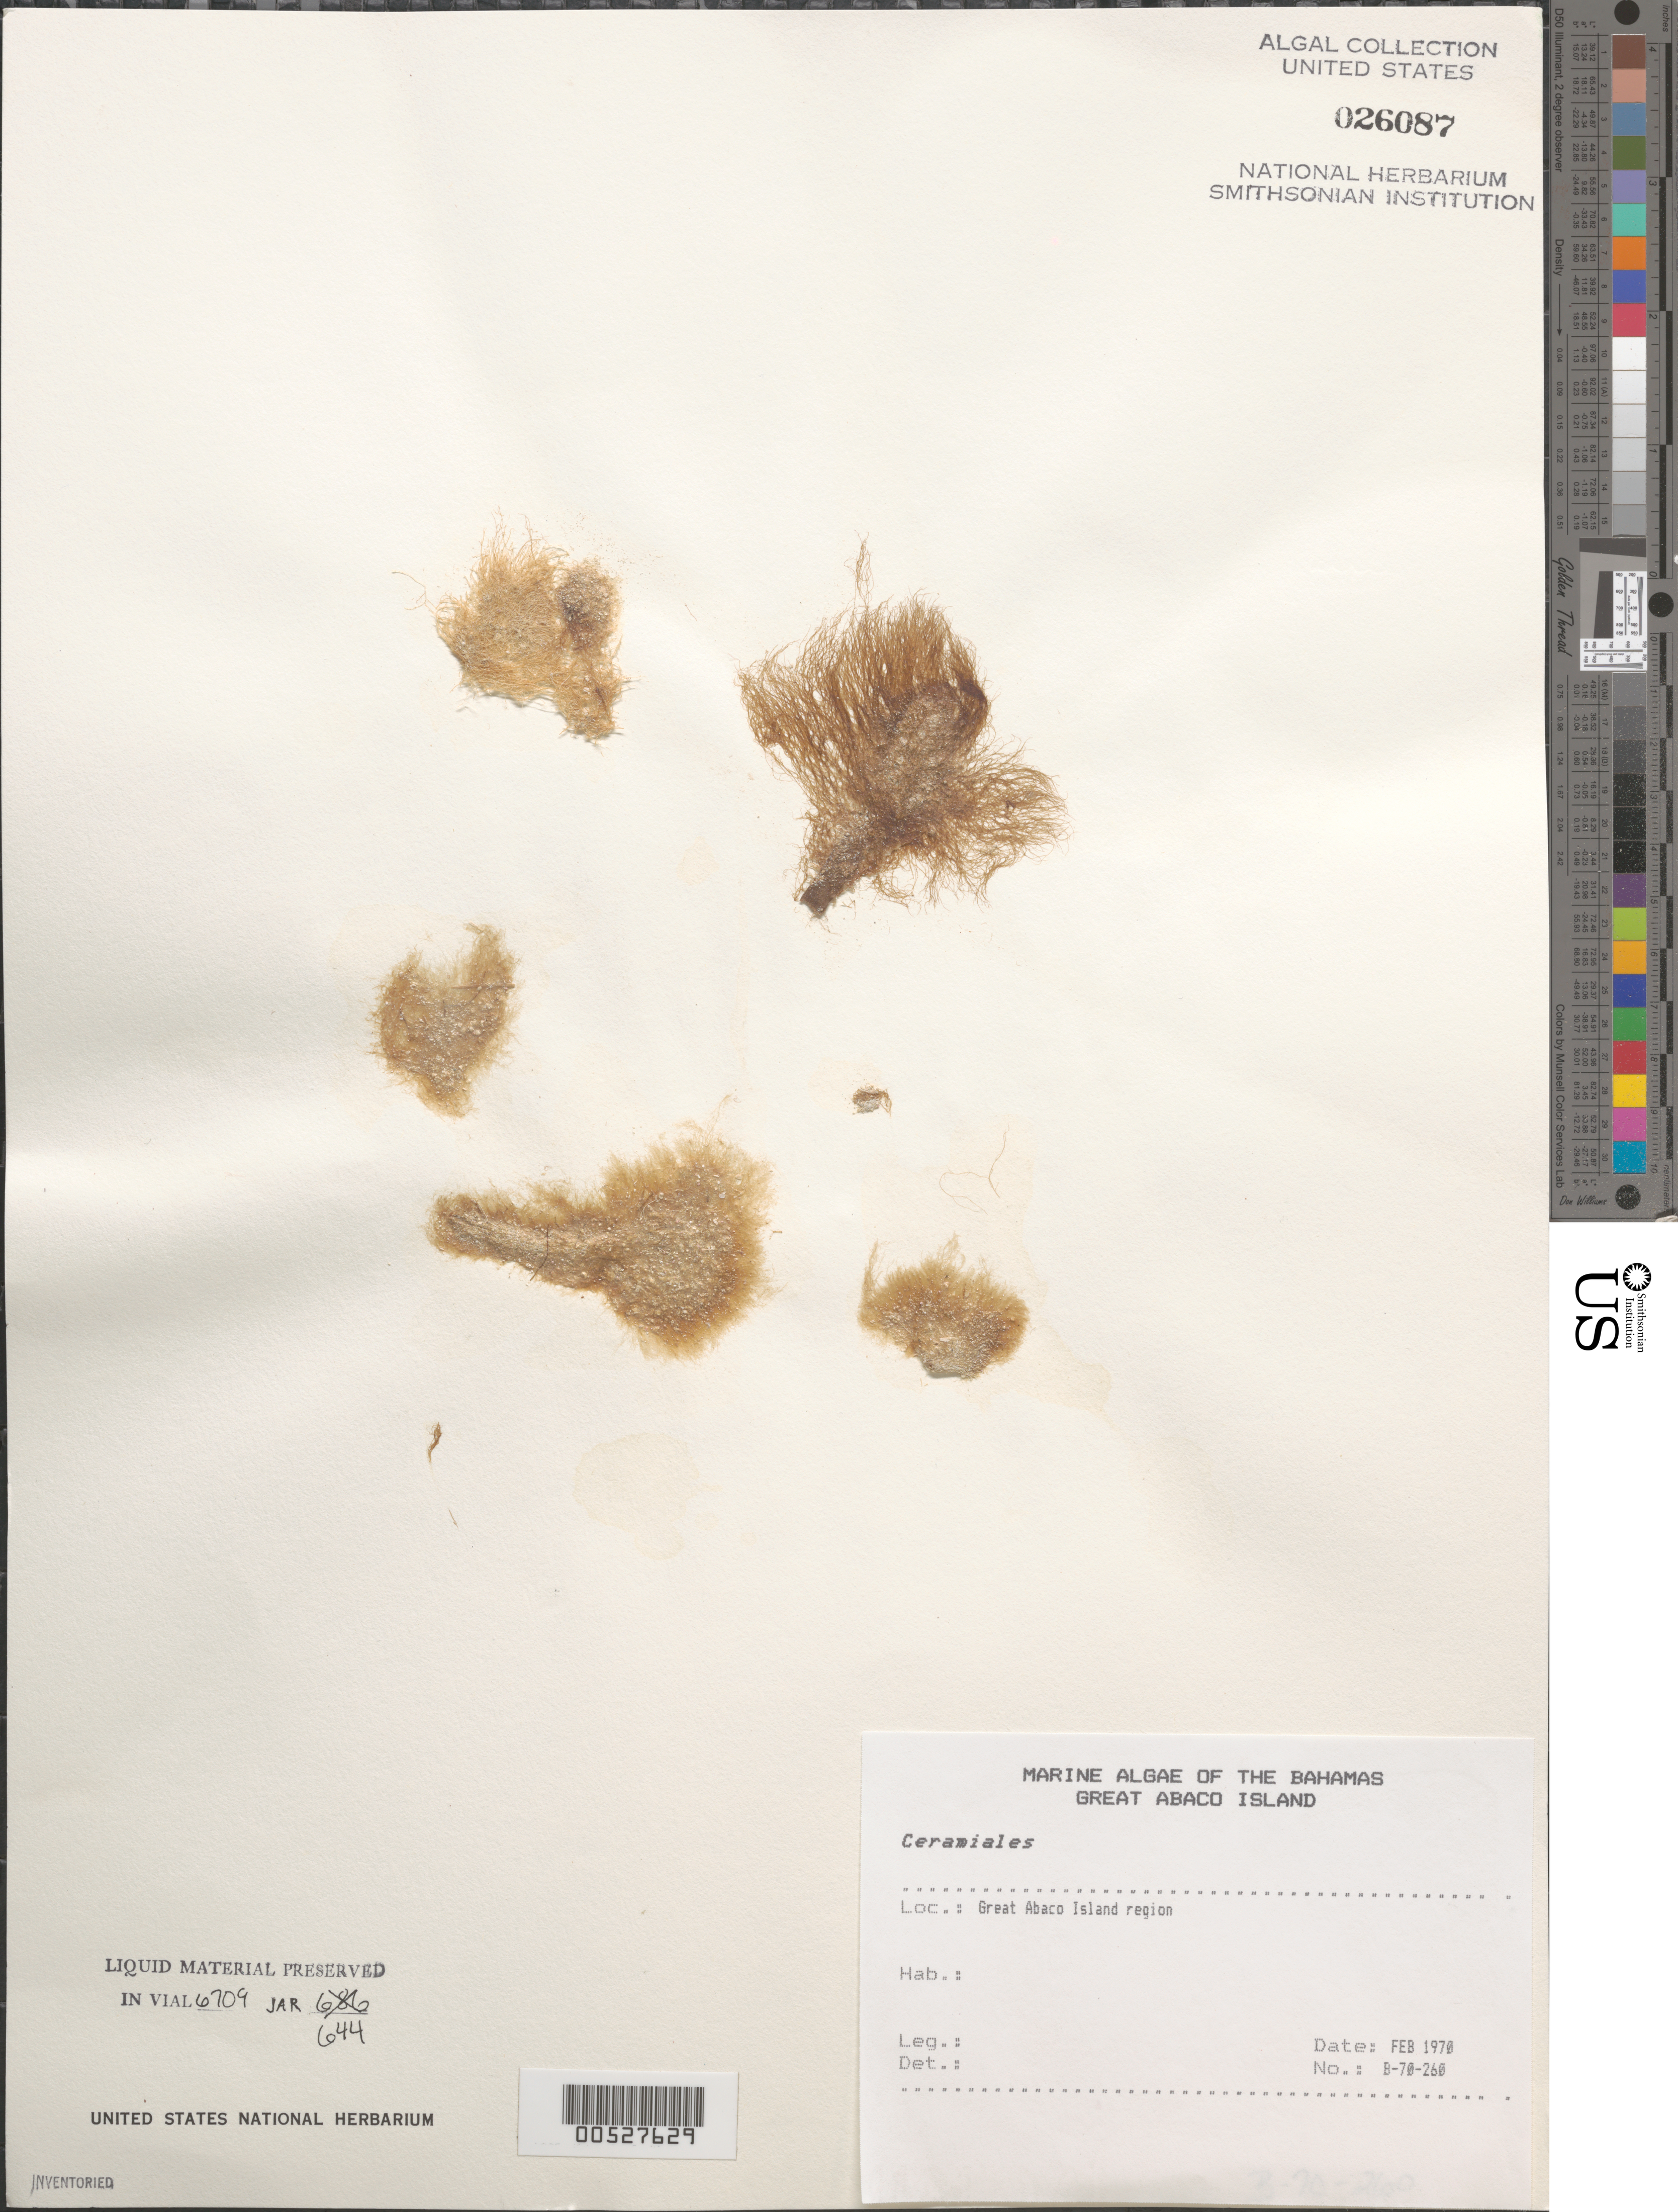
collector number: B-70-260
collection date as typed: Feb 1970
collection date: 1970-02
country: Bahamas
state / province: Abaco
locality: Great abaco island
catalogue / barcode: US 26087